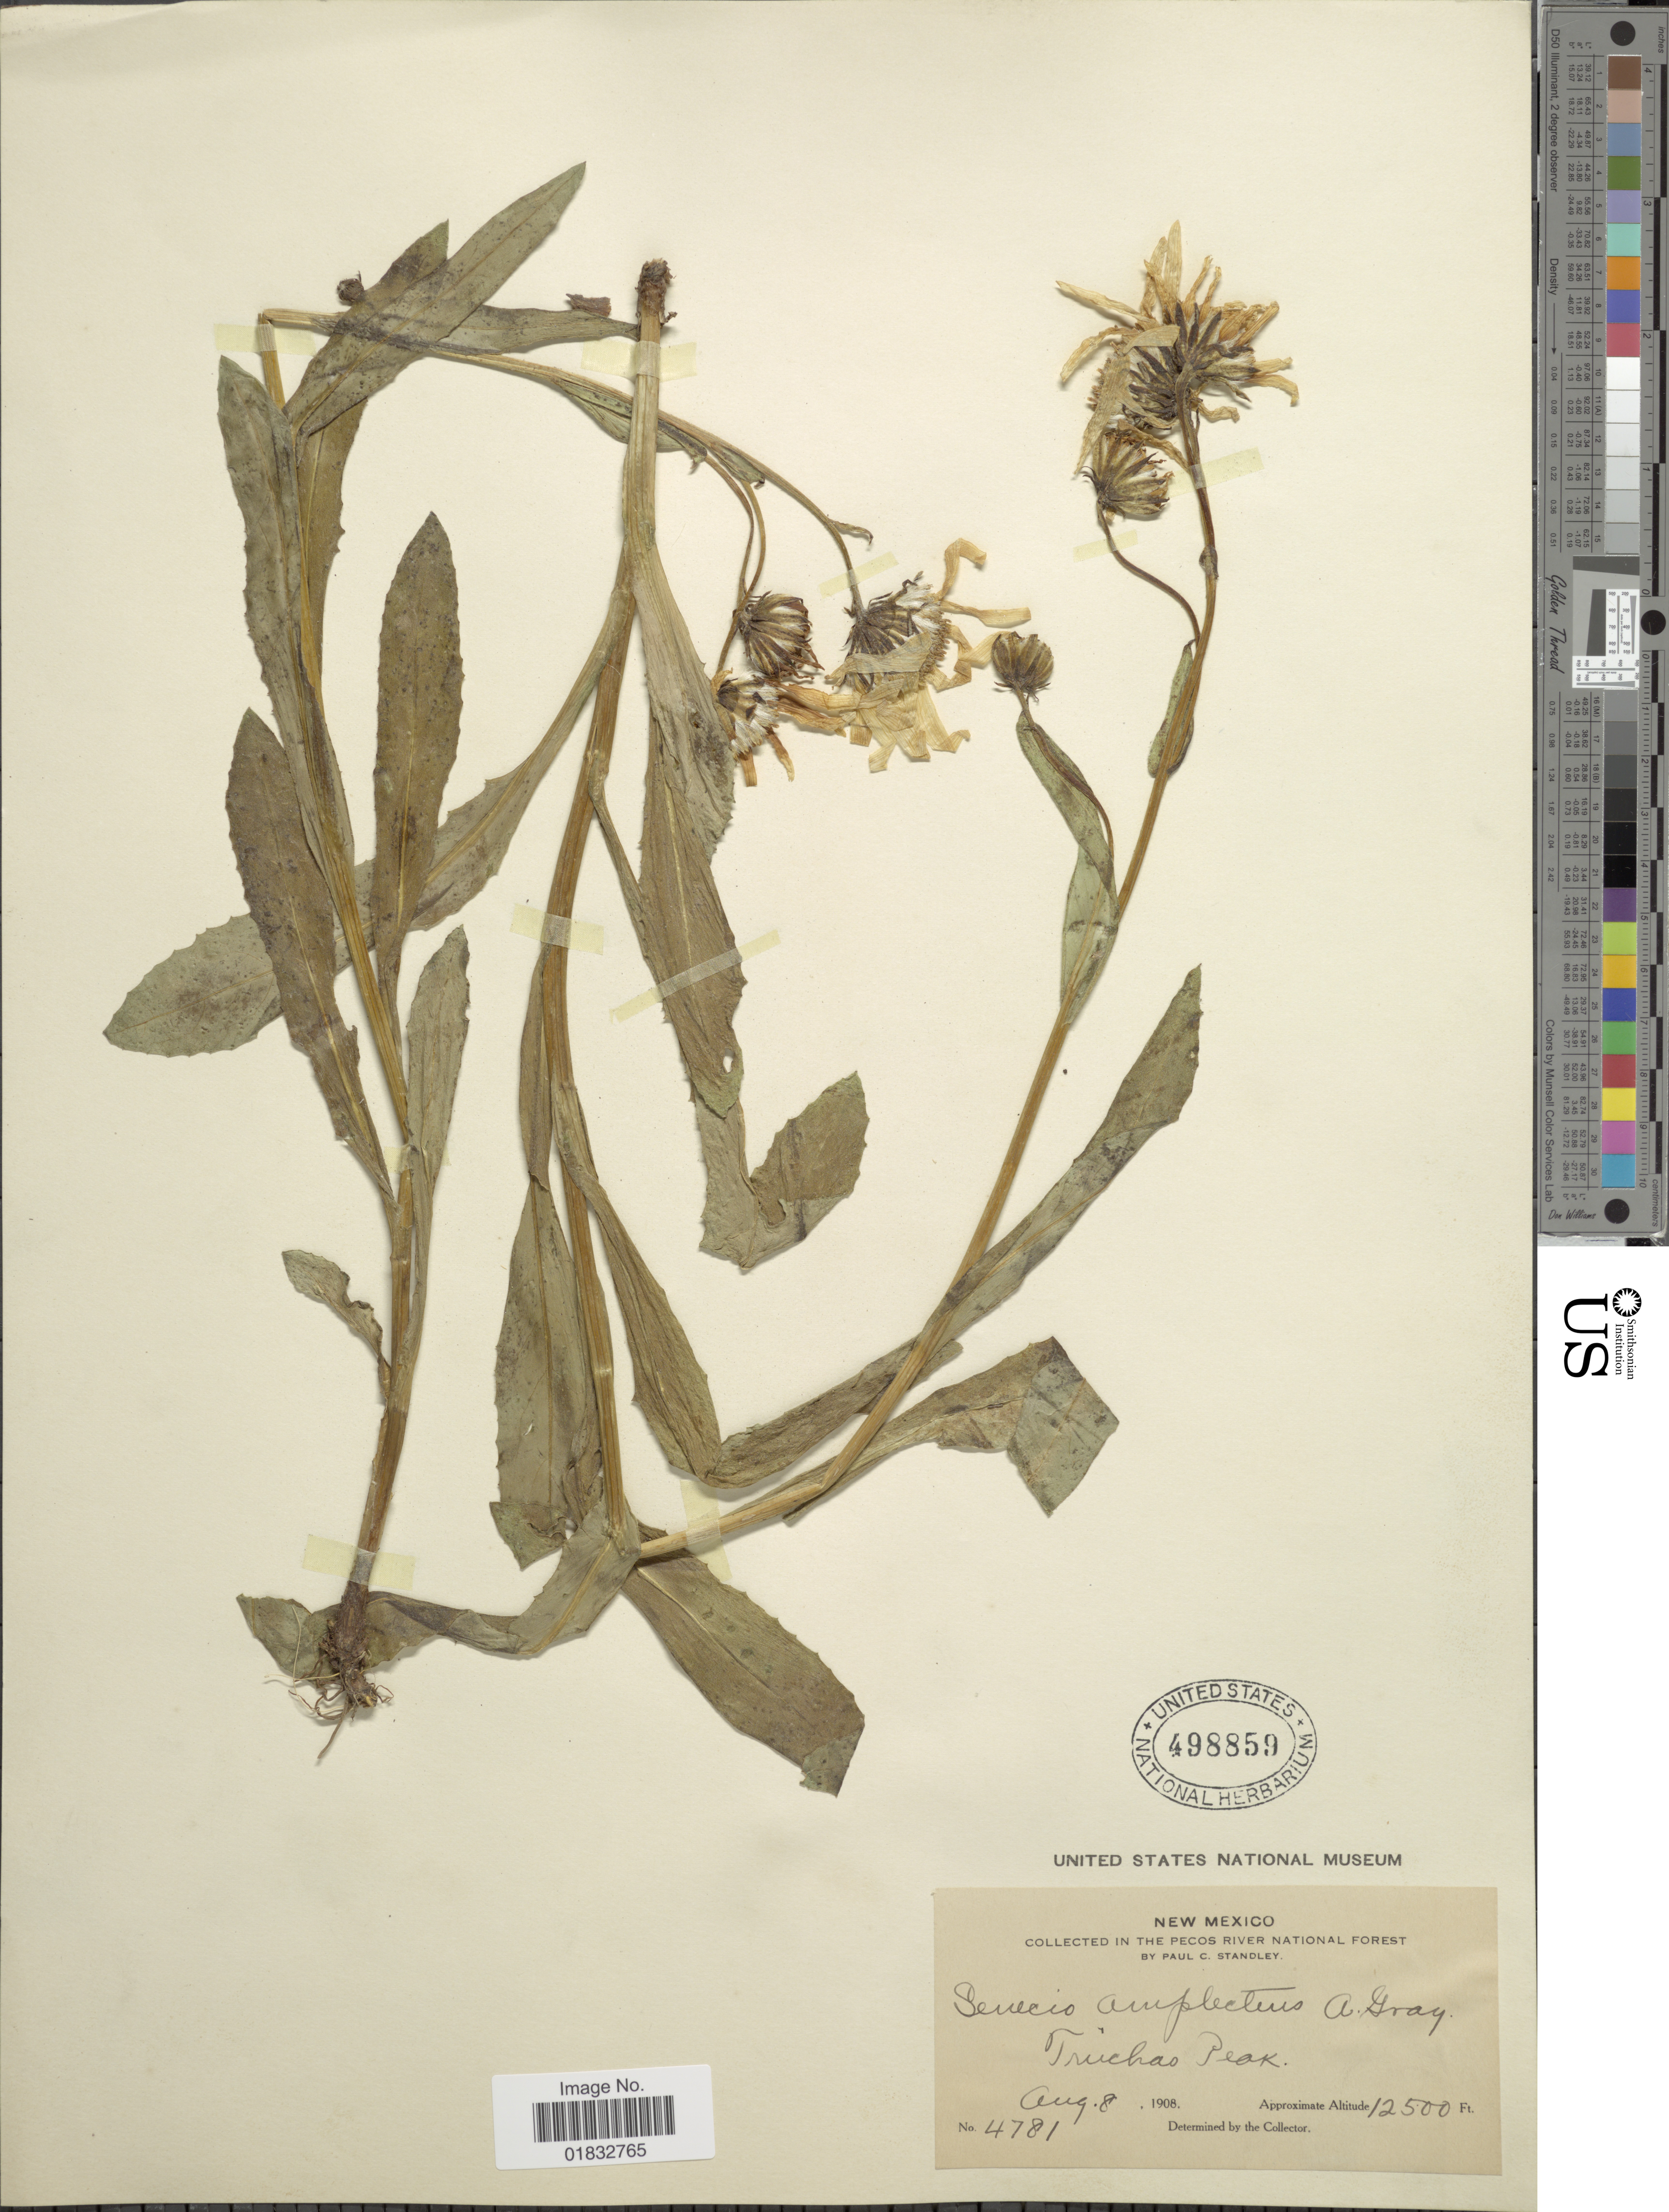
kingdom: Plantae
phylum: Tracheophyta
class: Magnoliopsida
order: Asterales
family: Asteraceae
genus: Senecio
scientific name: Senecio amplectens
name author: A. Gray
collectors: P. C. Standley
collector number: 4781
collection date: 1908-08-08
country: United States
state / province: New Mexico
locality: In the Pecos River National Forest, Truchao Peak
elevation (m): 3810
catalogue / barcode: US 498859